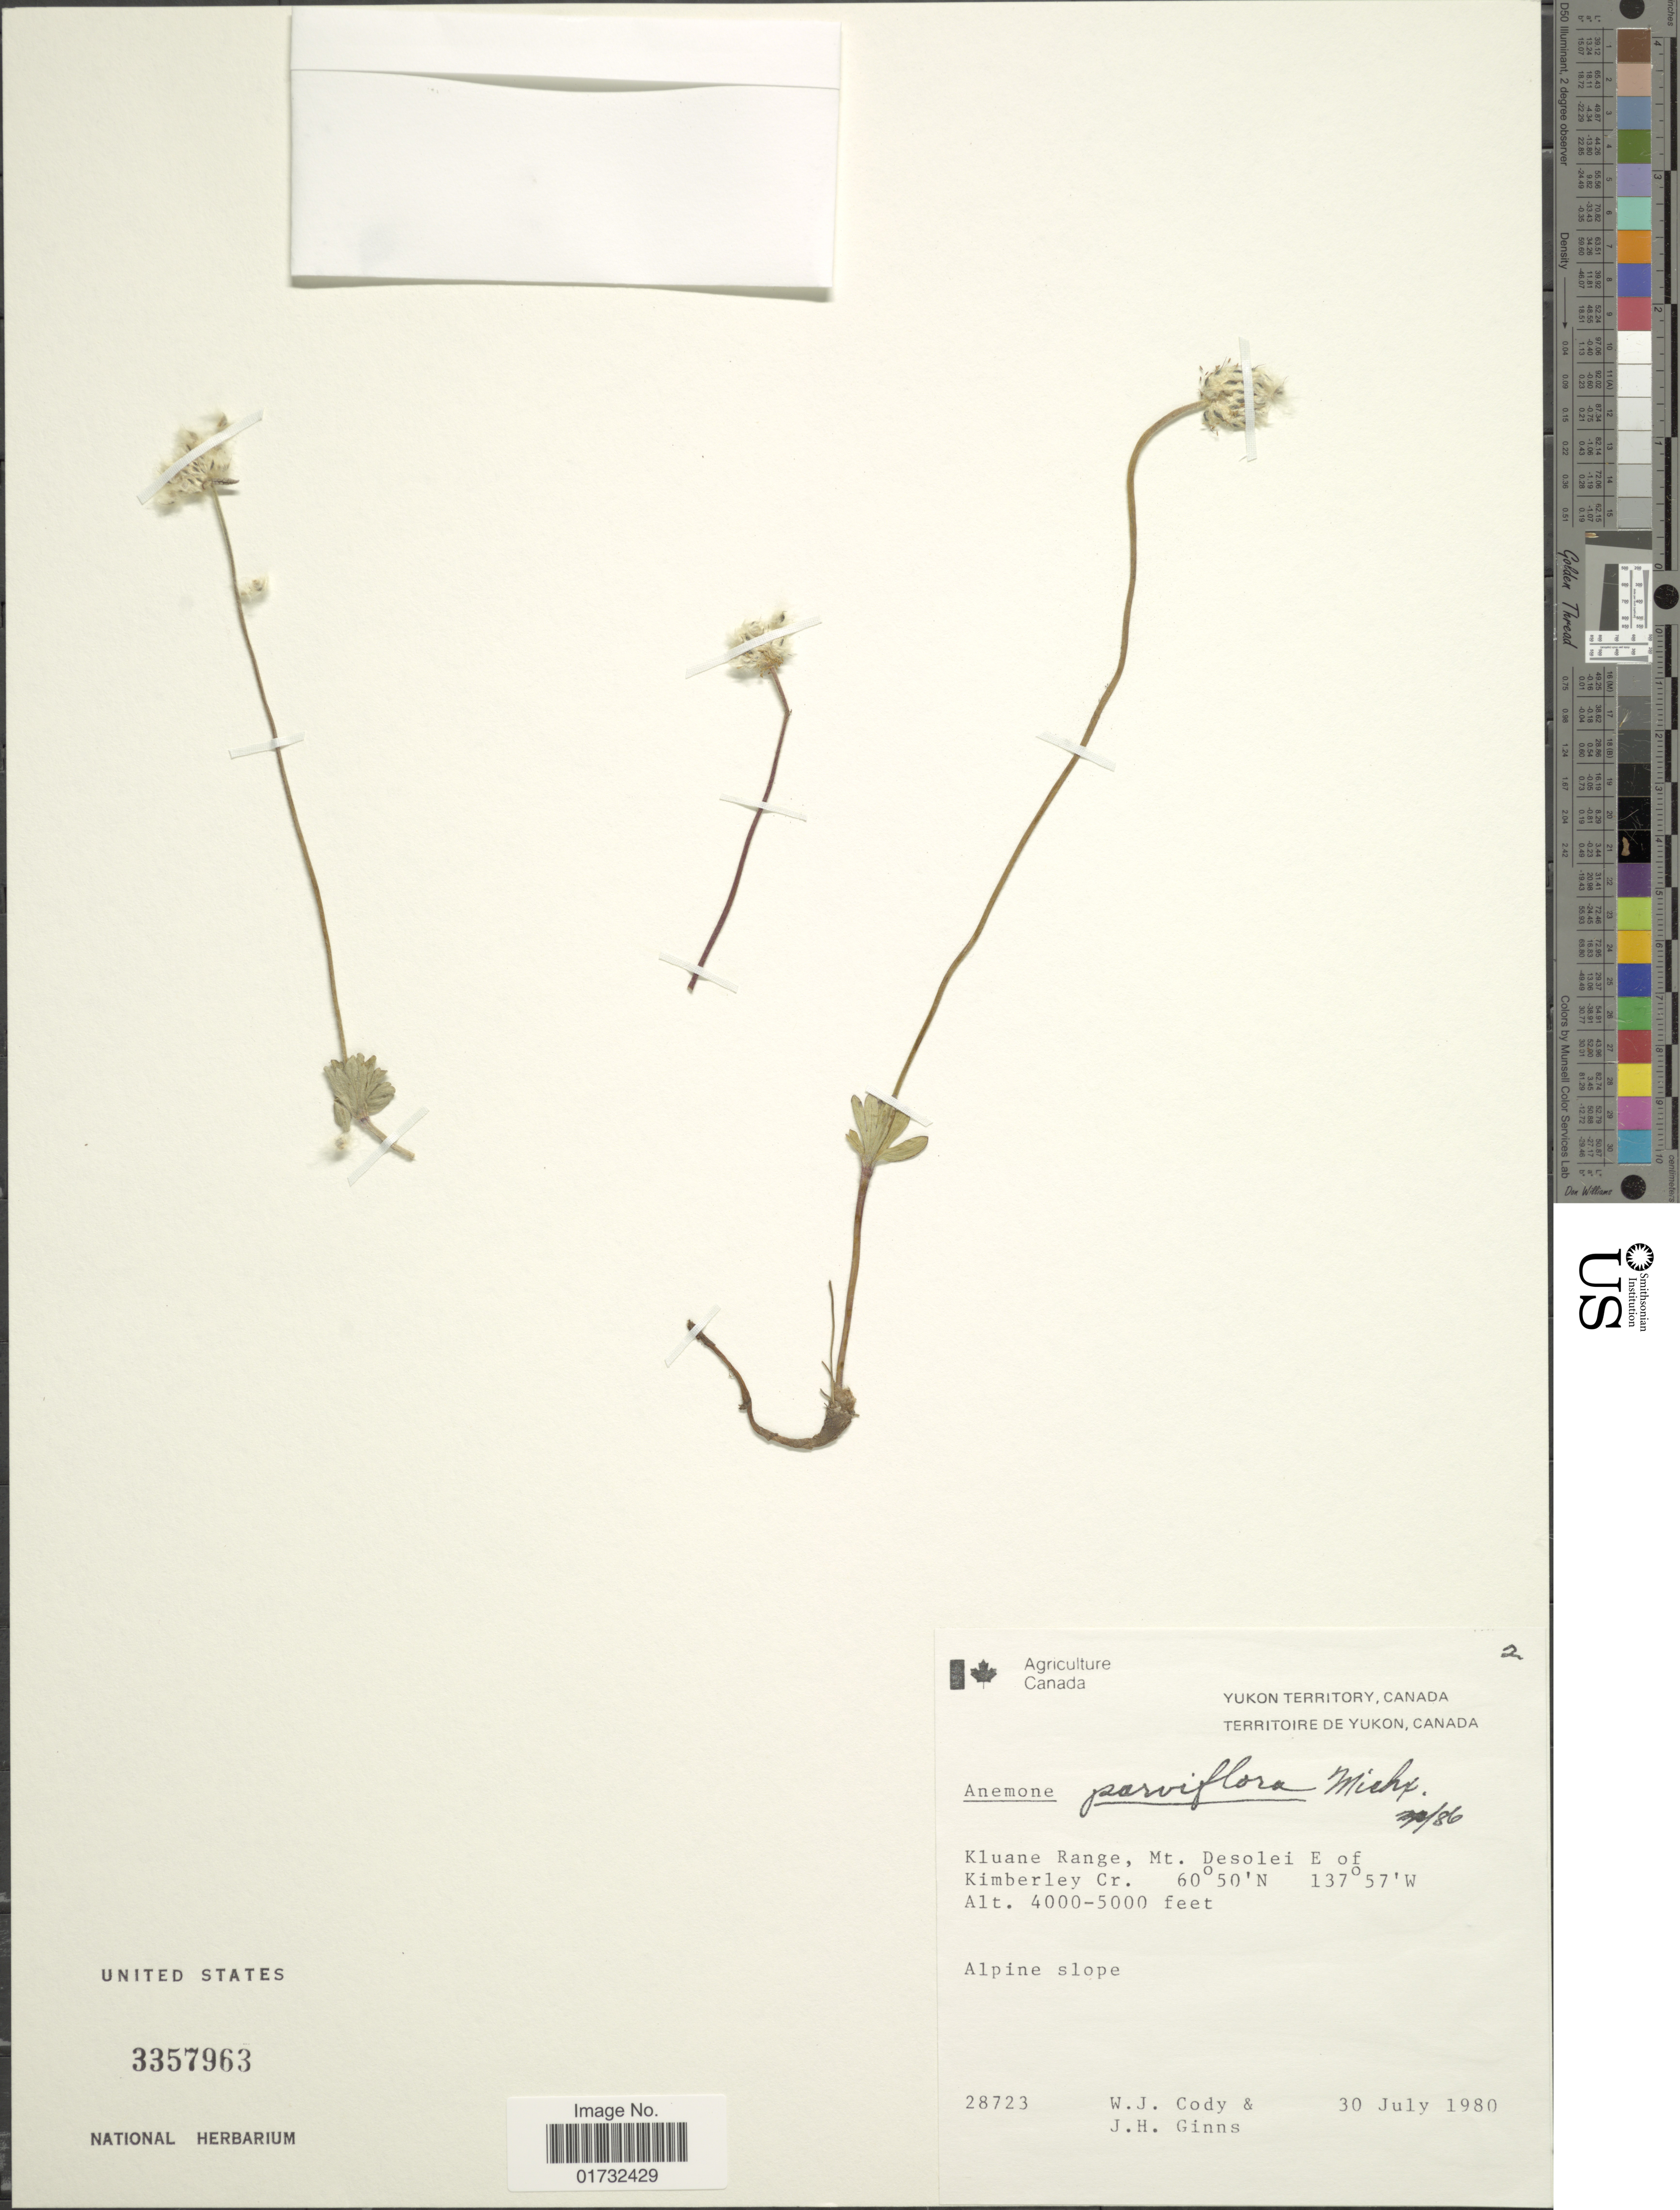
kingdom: Plantae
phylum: Tracheophyta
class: Magnoliopsida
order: Asterales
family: Asteraceae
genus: Antennaria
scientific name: Antennaria parvifolia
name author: Nutt.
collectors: W. Cody & J. Ginns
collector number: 28723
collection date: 1980-07-30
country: Canada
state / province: Yukon Territory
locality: Kluane Range, Mt. Desolei E of Kimberley Cr.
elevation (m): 1219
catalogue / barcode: US 3357963